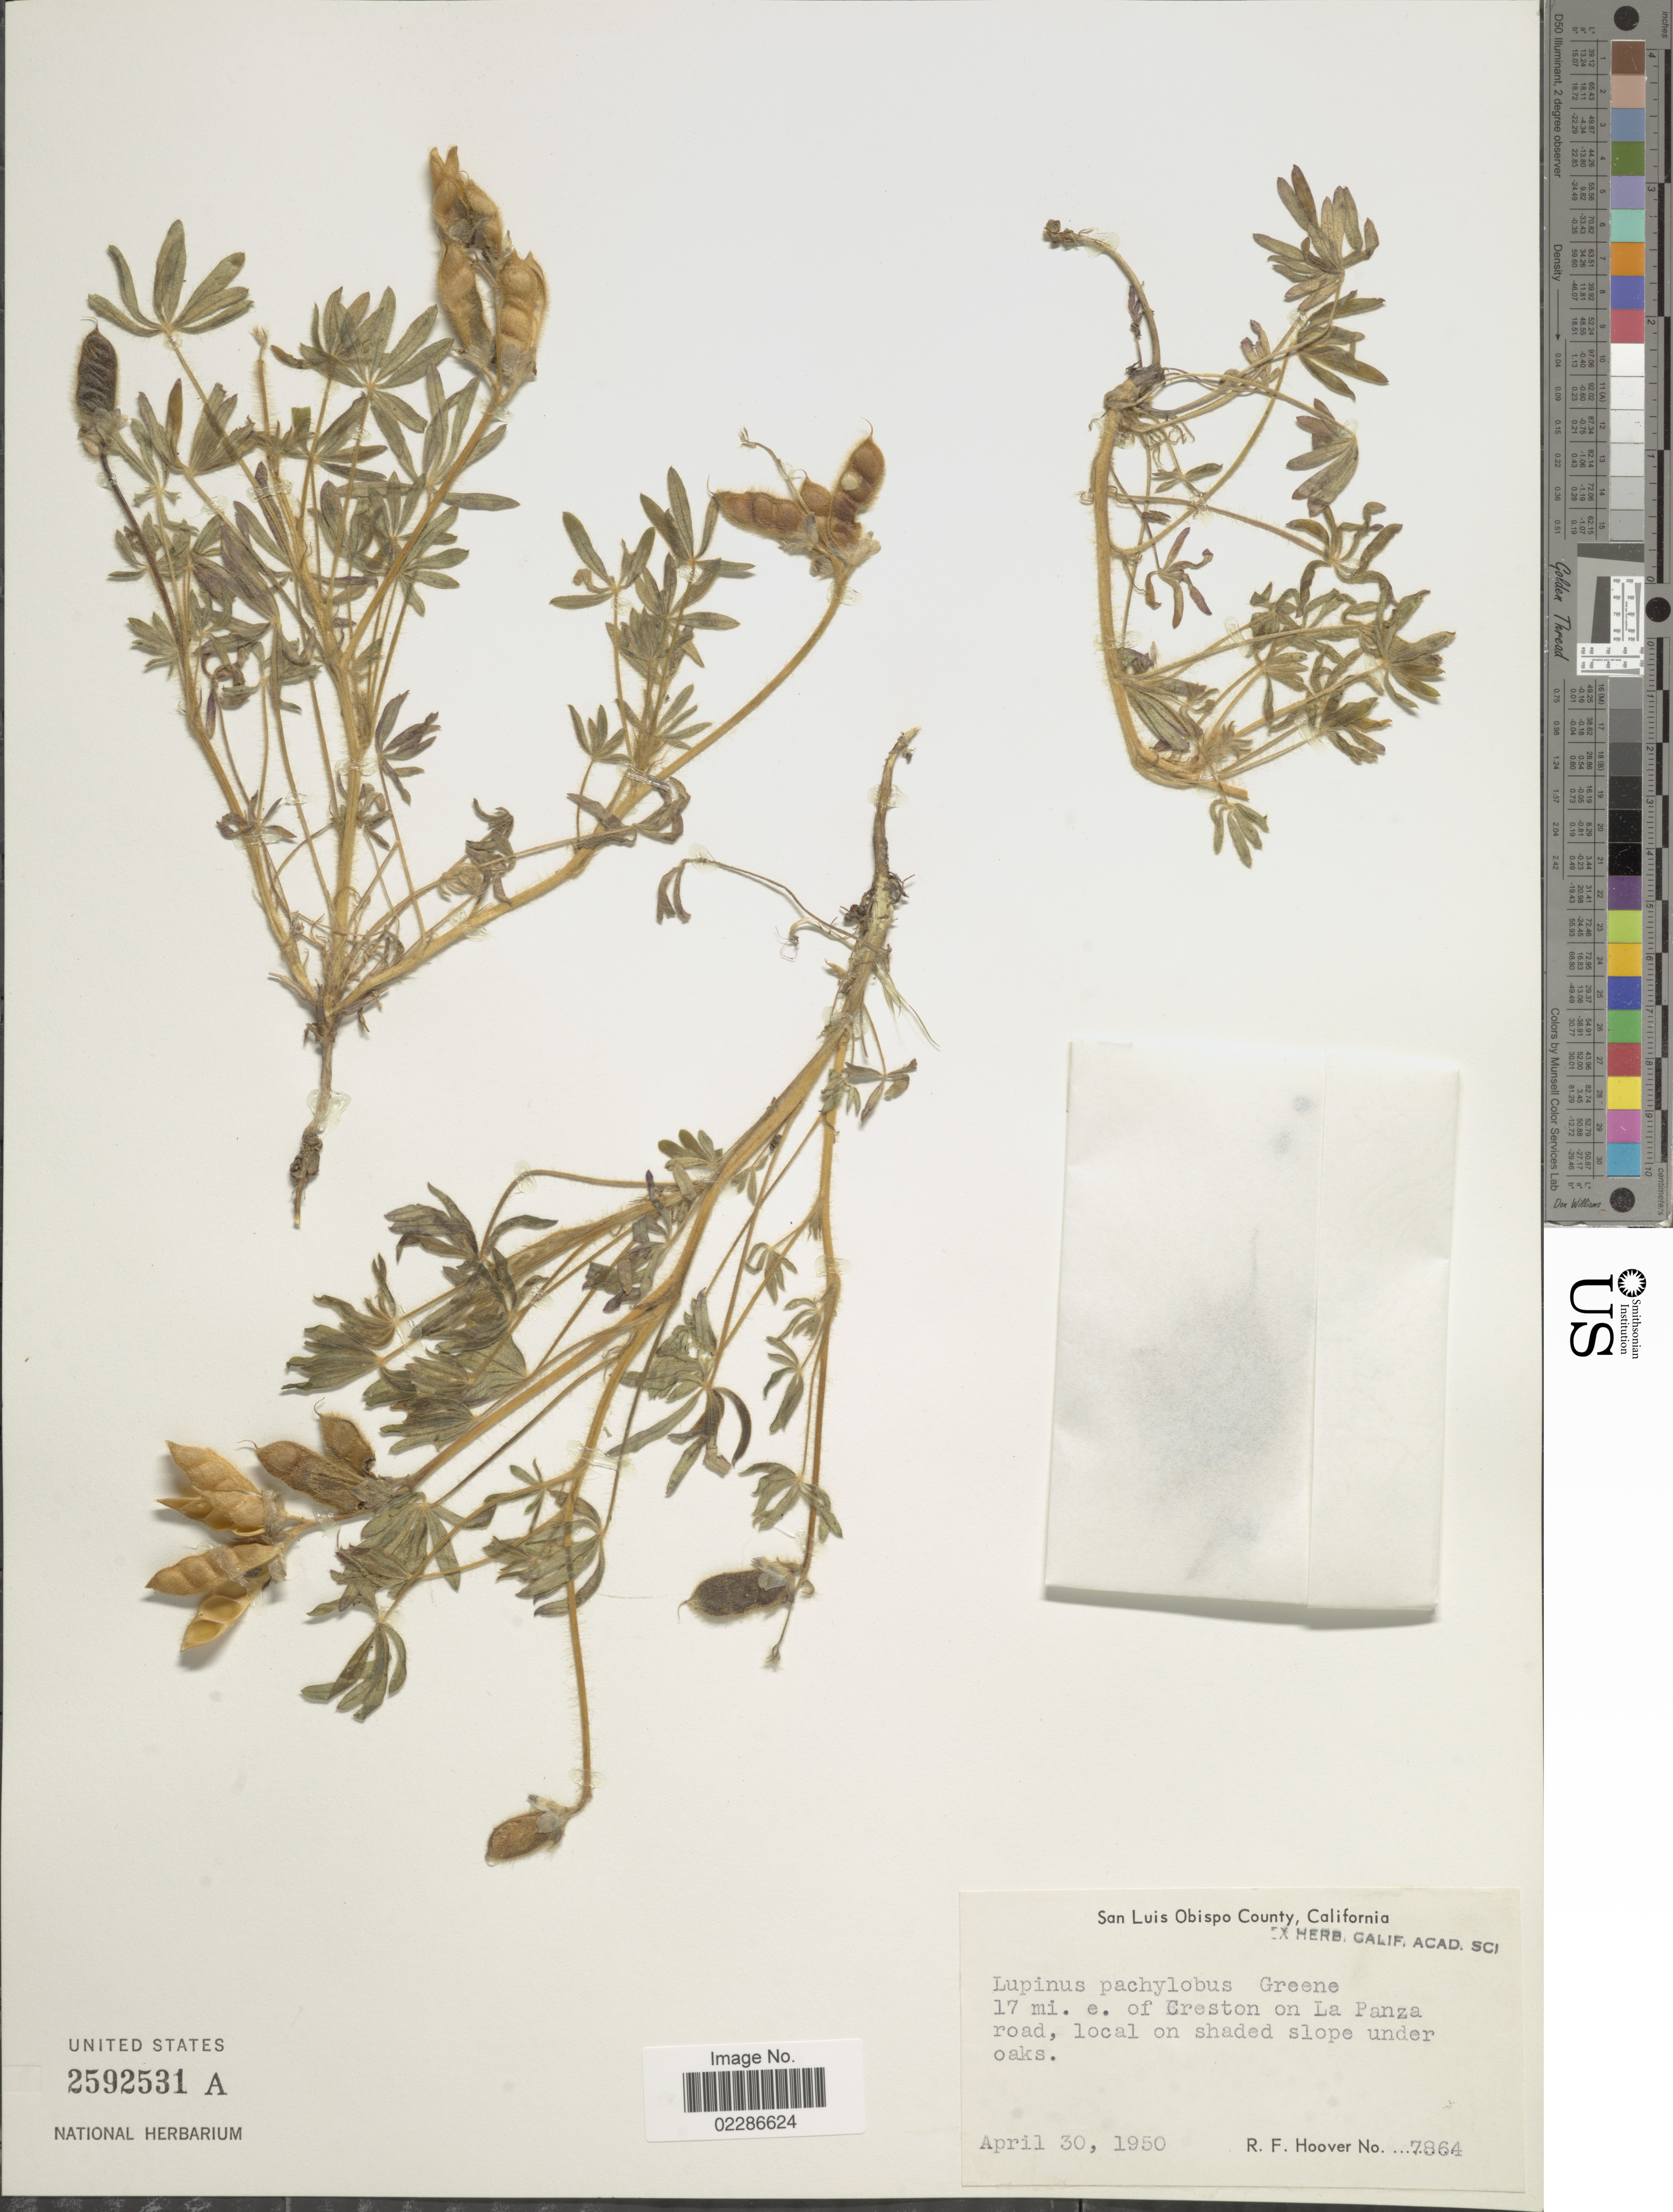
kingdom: Plantae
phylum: Tracheophyta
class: Magnoliopsida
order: Fabales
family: Fabaceae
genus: Lupinus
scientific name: Lupinus pachylobus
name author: Greene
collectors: R. F. Hoover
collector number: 7864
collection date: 1950-04-30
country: United States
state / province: California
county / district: San Luis Obispo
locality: San Luis Obispo County, 17 mi e of Creston on La Panza road, local on shaded slope under oaks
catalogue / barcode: US 2592531A